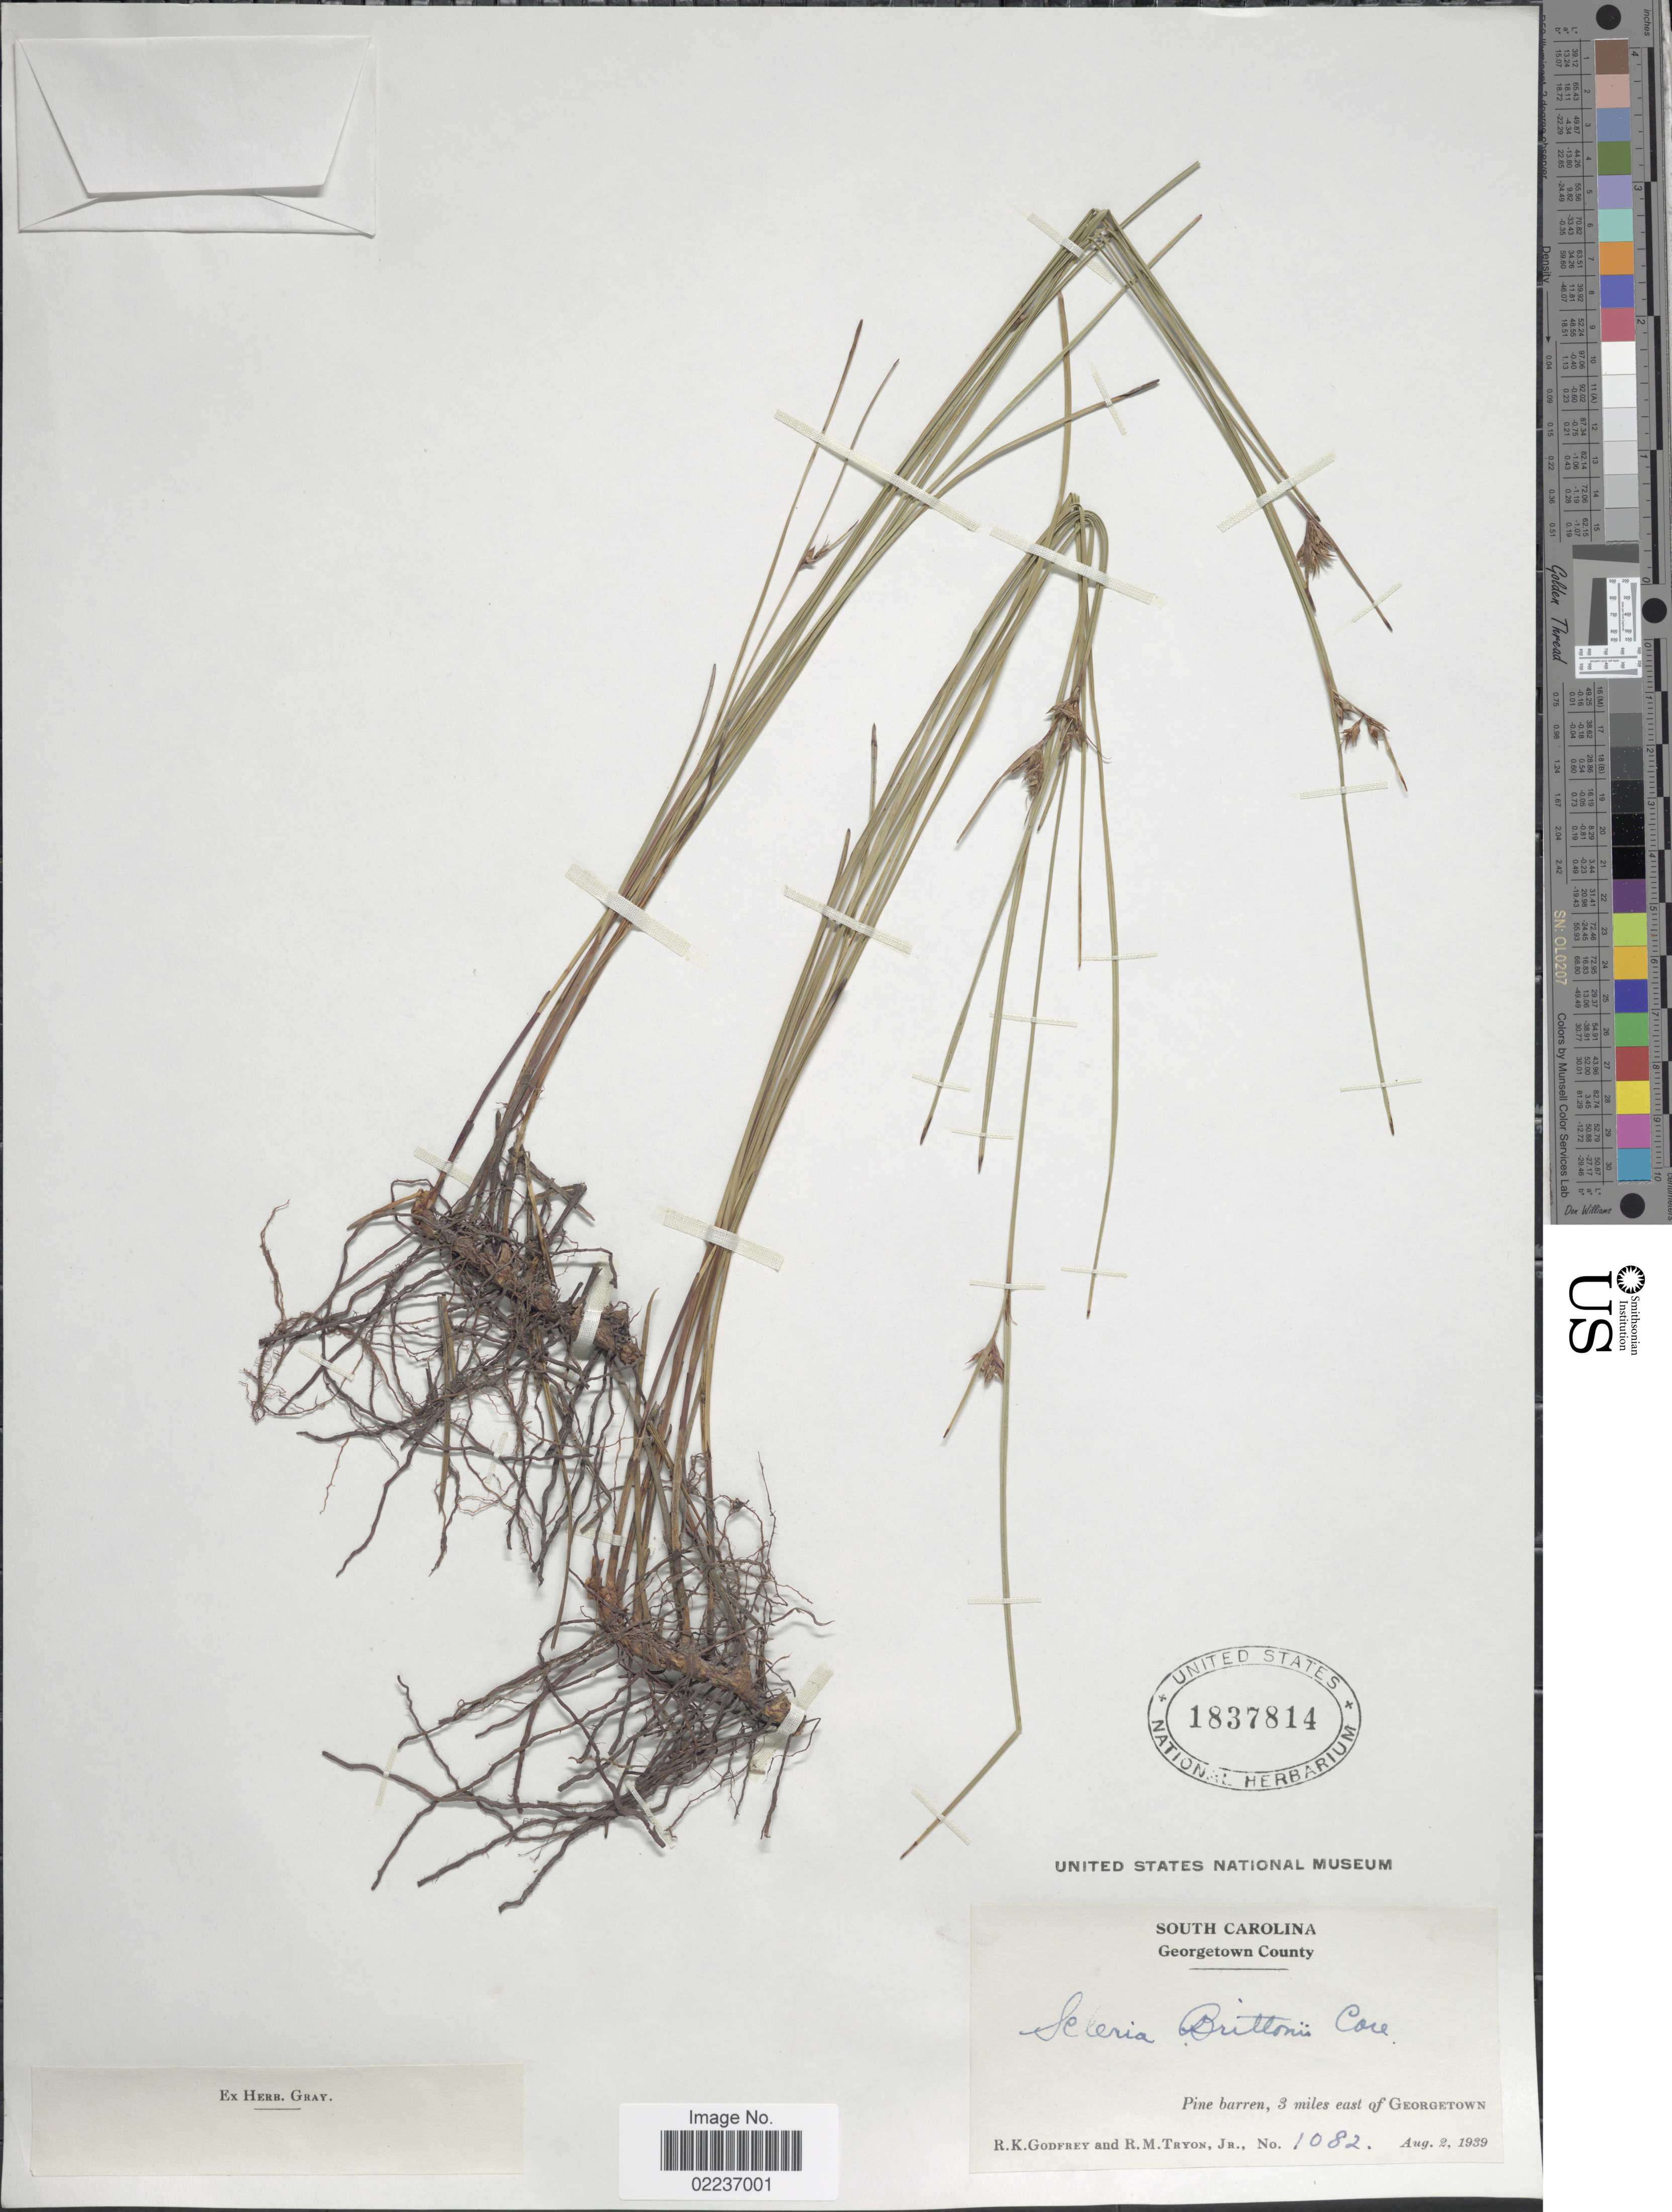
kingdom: Plantae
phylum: Tracheophyta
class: Liliopsida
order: Poales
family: Cyperaceae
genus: Scleria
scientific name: Scleria brittonii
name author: Core ex Small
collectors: R. K. Godfrey & R. M. Tryon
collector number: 1082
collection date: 1939-08-02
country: United States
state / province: South Carolina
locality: Georgetown County, Pine barren, 3 miles east of Georgetown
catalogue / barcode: US 1837814